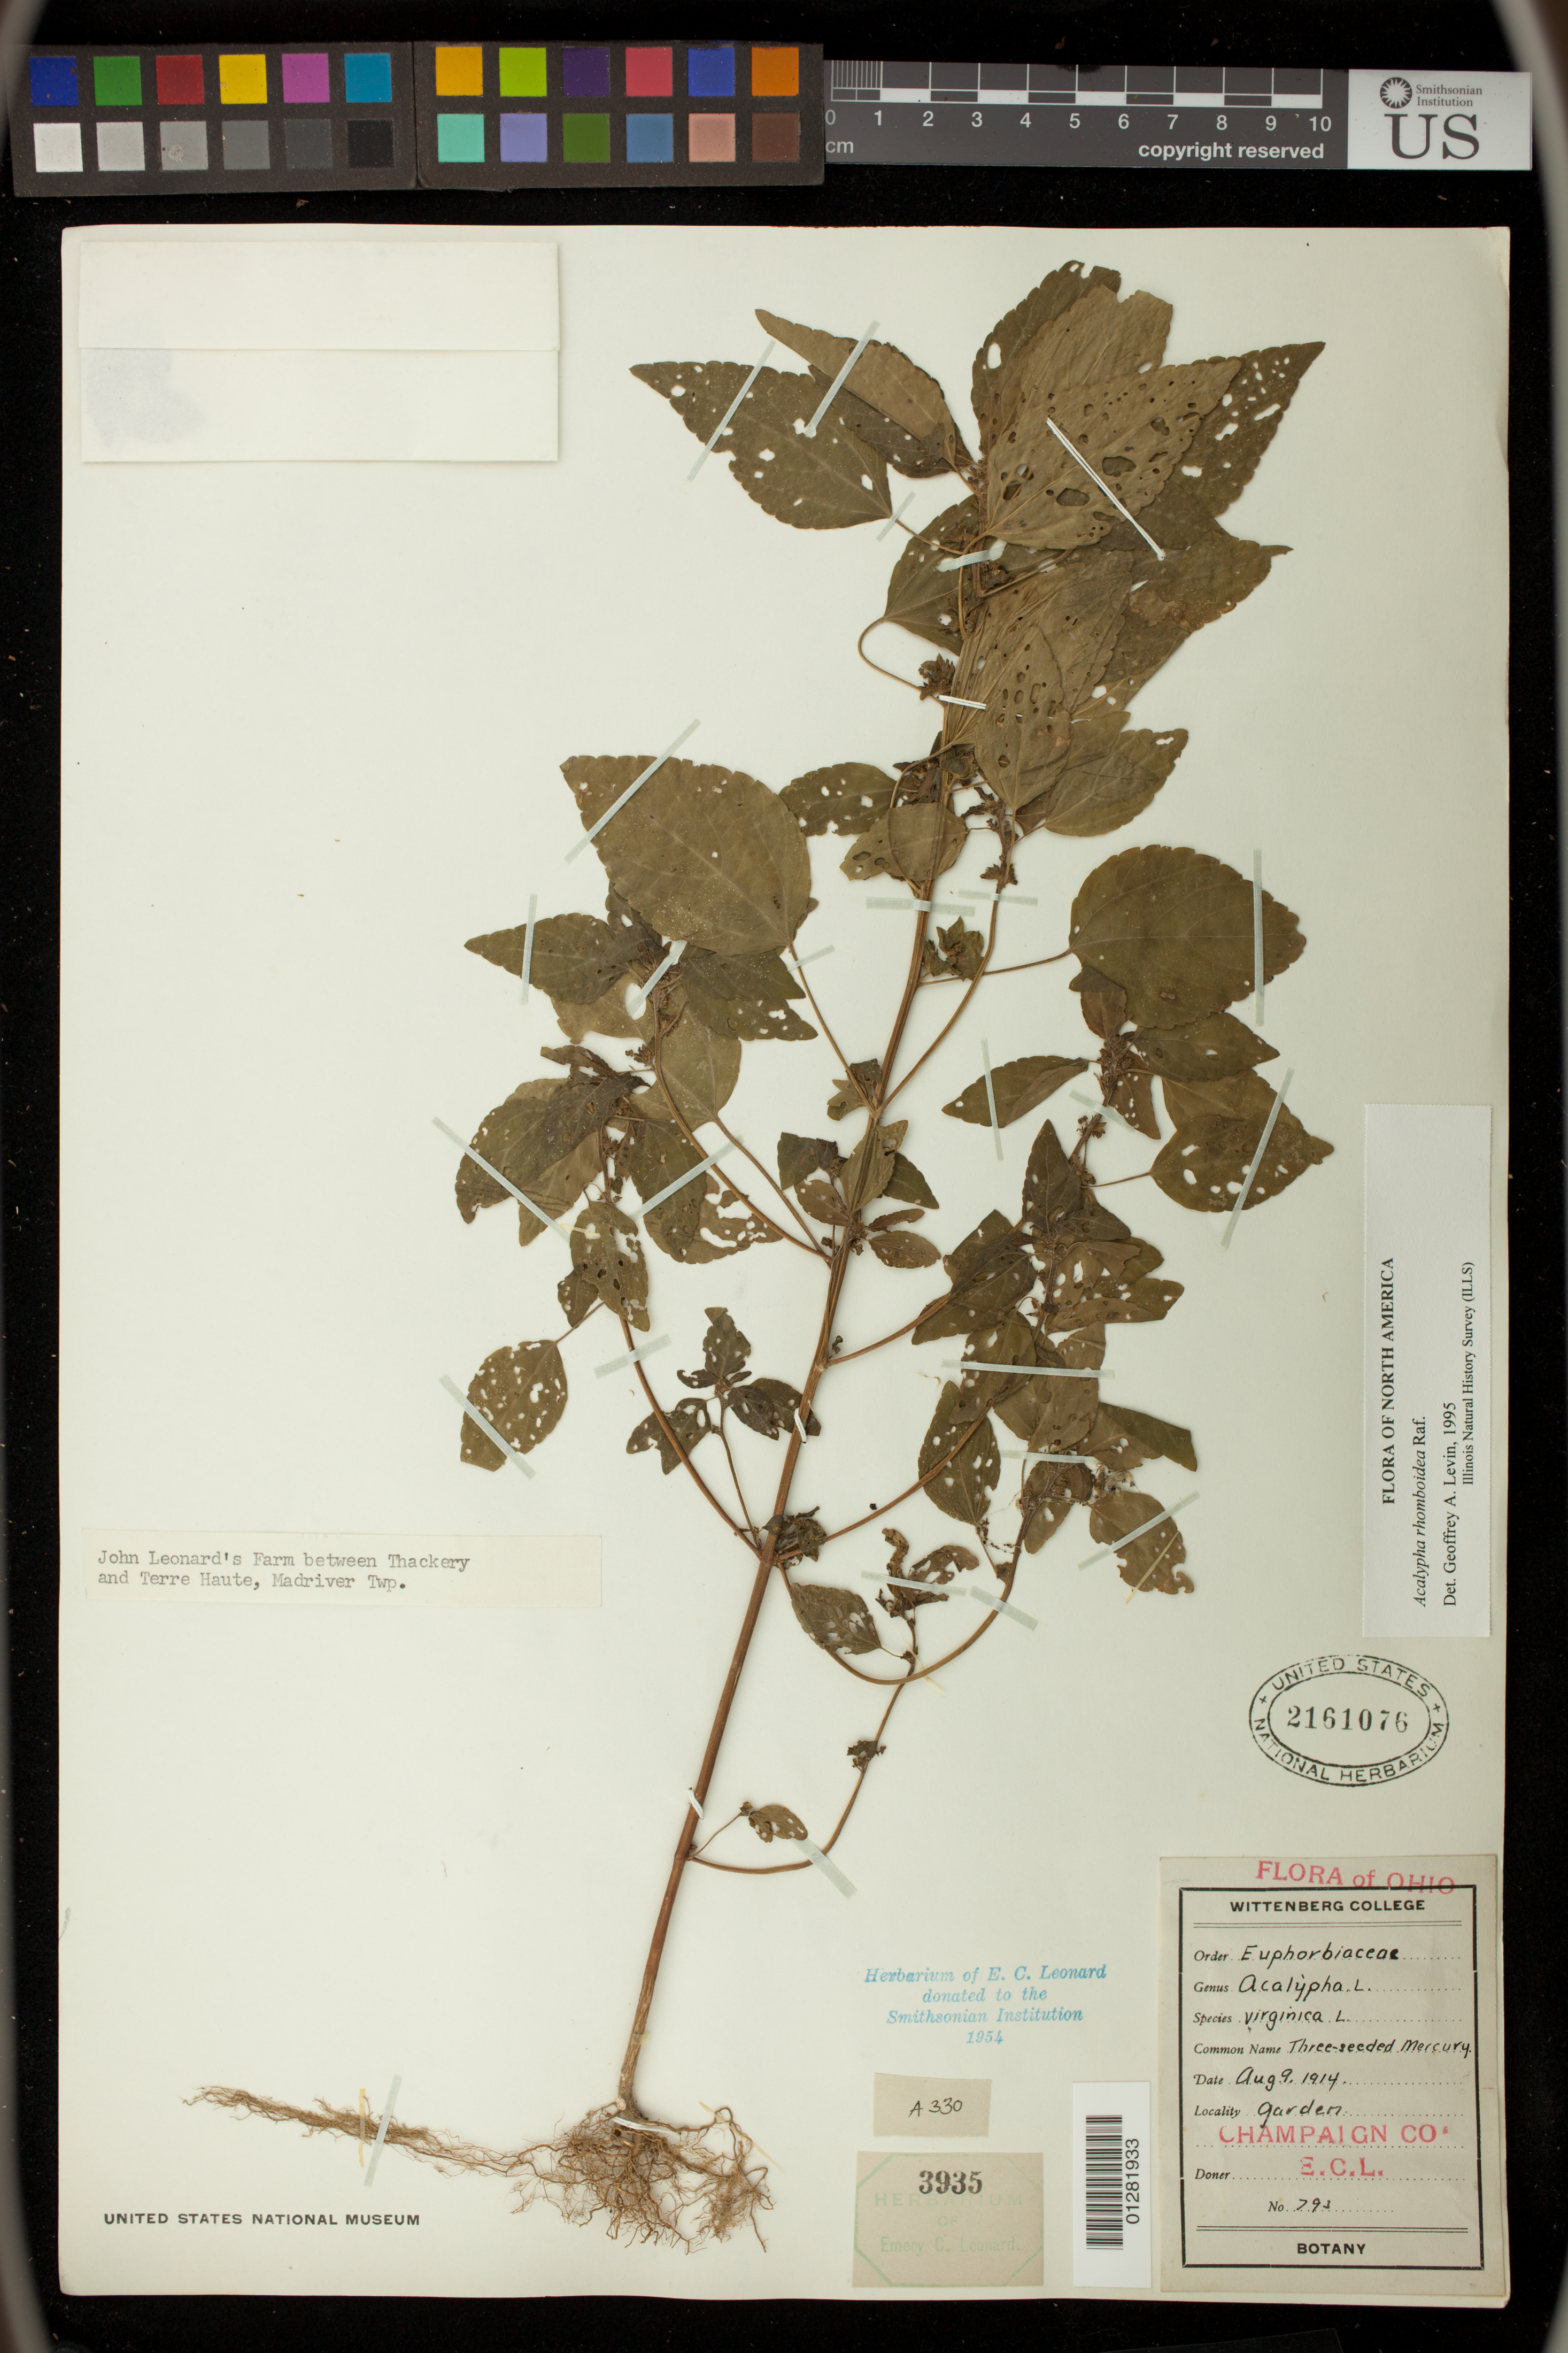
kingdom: Plantae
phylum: Tracheophyta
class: Magnoliopsida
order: Malpighiales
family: Euphorbiaceae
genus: Acalypha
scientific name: Acalypha rhomboidea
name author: Raf.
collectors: ex herb. E.C. Leonard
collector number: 793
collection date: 1914-08-09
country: United States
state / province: Ohio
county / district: Champaign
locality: John Leonard's Farm between Thackery and Terre Haute, Madriver Twp.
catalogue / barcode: US 2161076